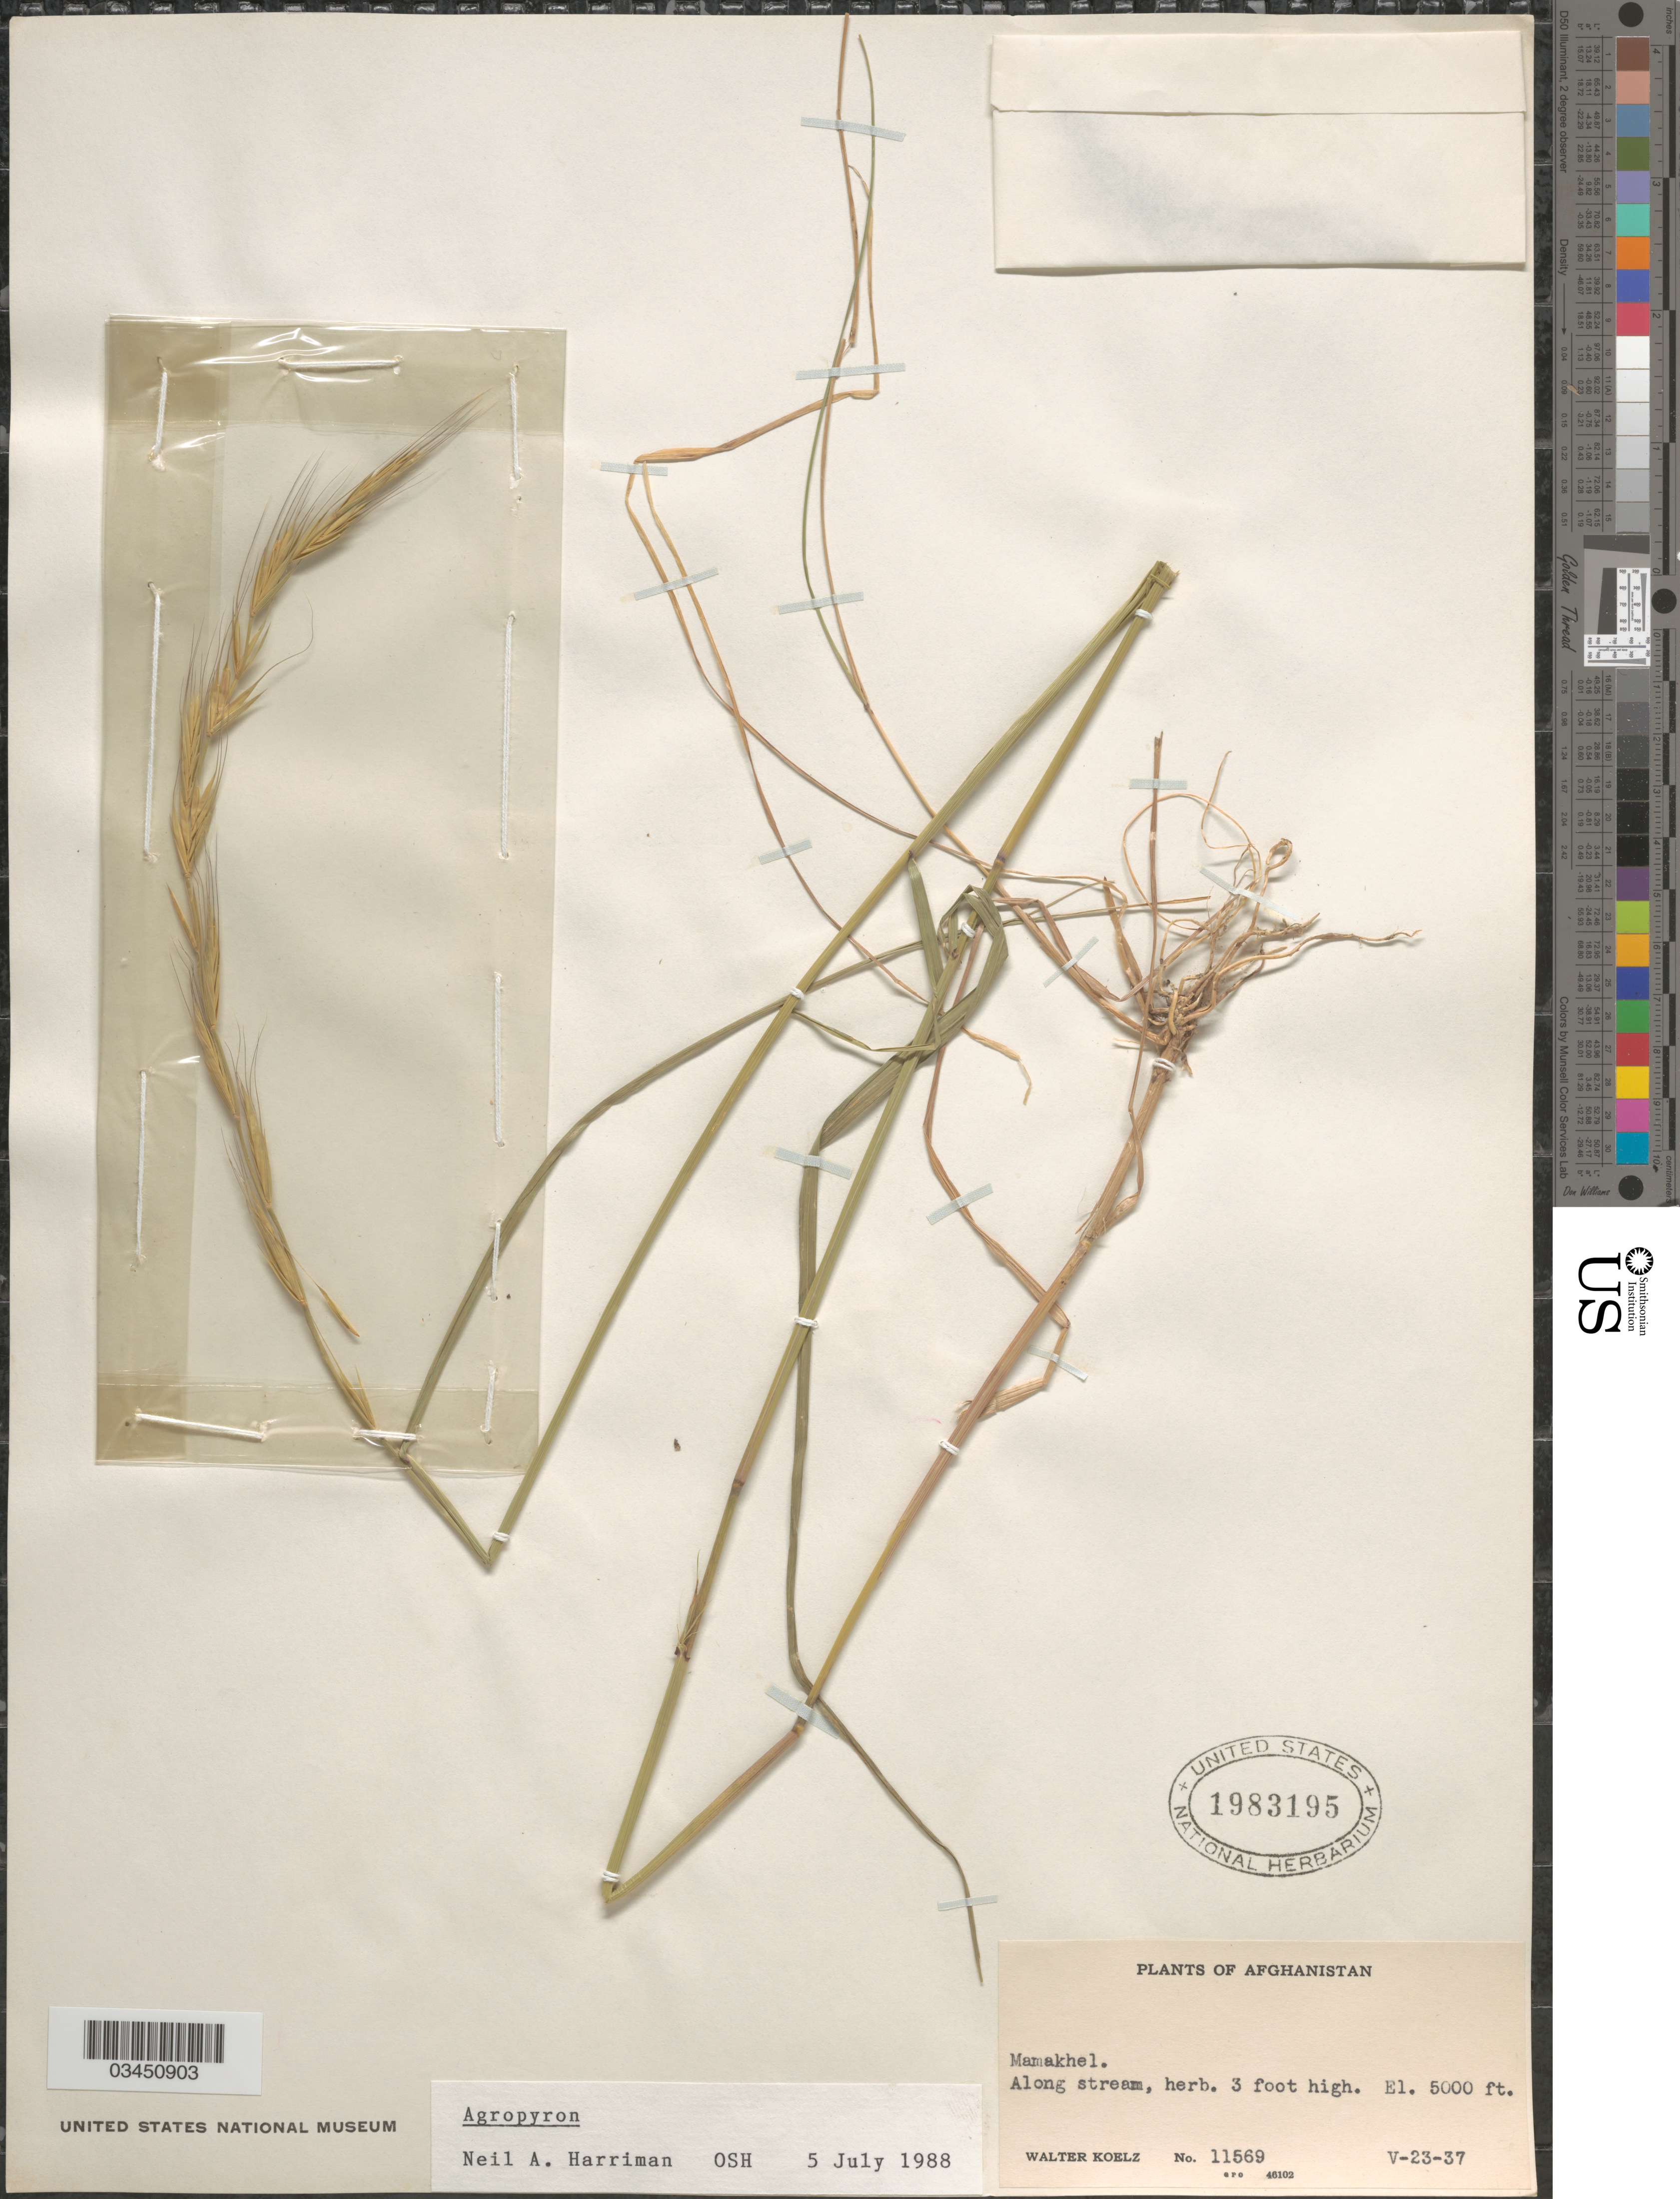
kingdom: Plantae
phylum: Tracheophyta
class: Liliopsida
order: Poales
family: Poaceae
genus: Elymus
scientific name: Elymus sp.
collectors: W. N. Koelz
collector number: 11569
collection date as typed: Transcribed d/m/y: 23/5/37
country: Afghanistan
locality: Mamakhel. Along stream.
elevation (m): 1524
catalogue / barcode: US 1983195